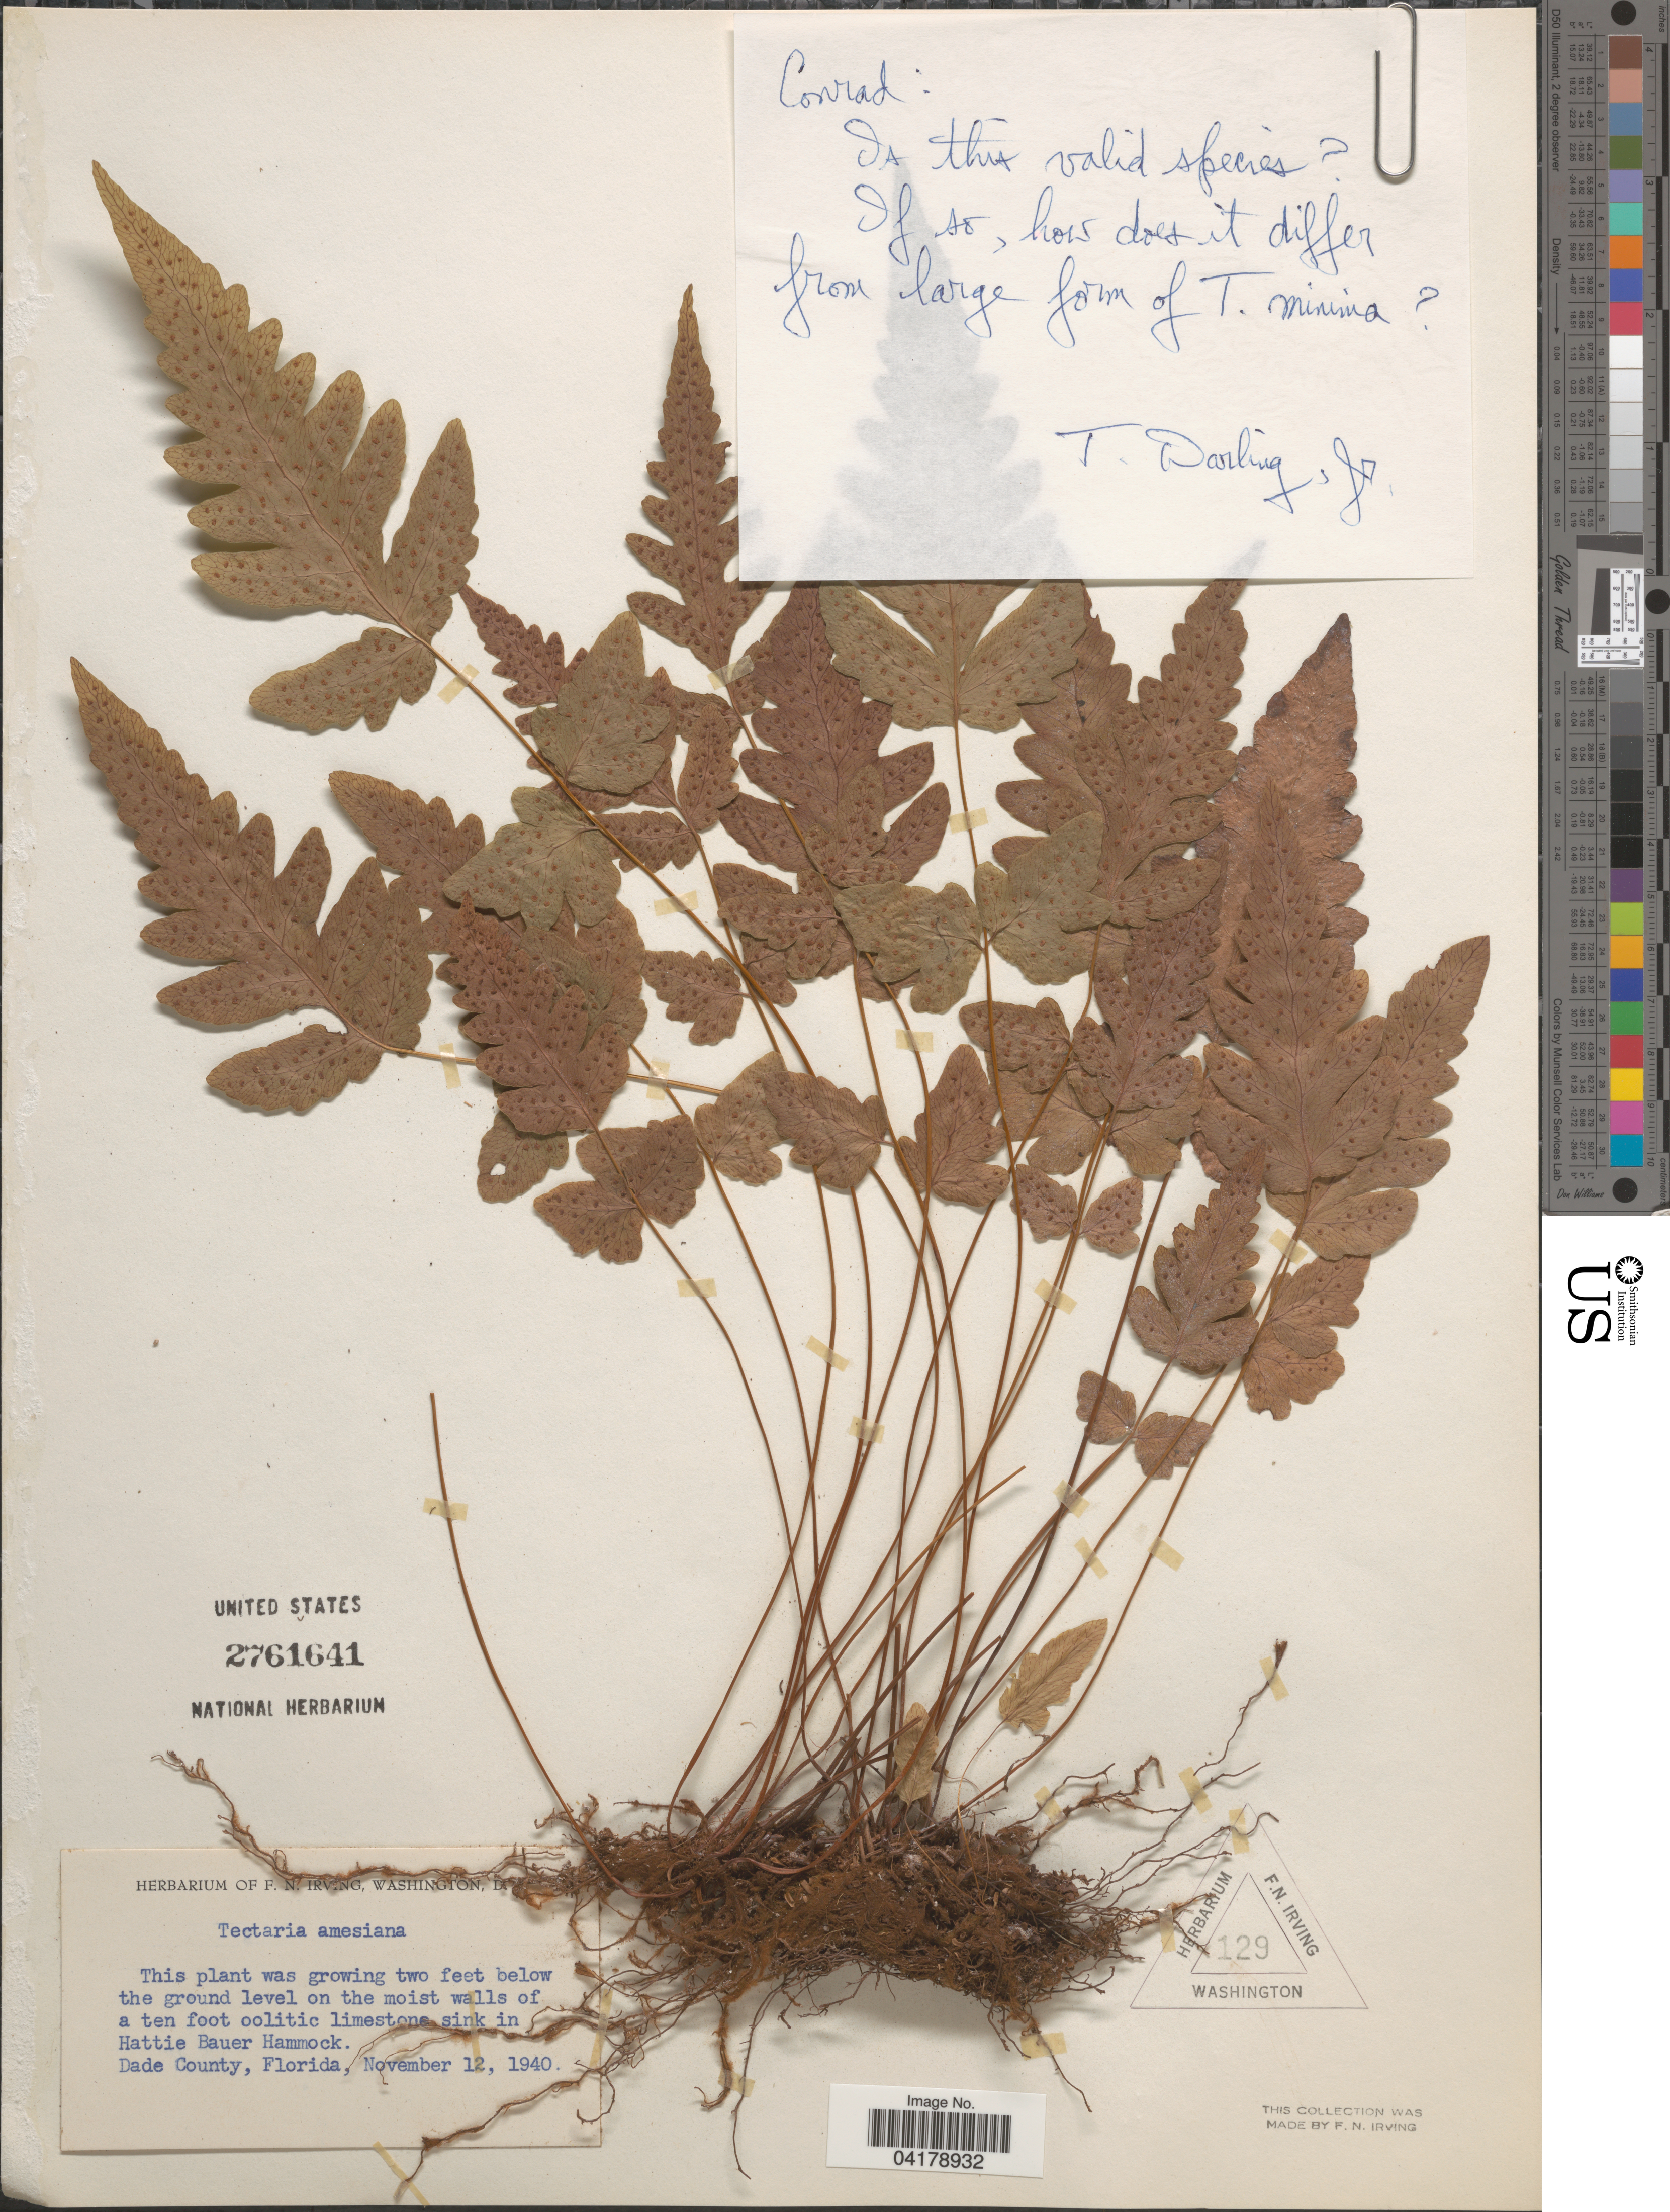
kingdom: Plantae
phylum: Tracheophyta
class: Polypodiopsida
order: Polypodiales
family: Tectariaceae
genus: Tectaria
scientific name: Tectaria amesiana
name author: A.A. Eaton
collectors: ex herb. F.N. Irving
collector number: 129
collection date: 1940-11-12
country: United States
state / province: Florida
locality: Hattie Bauer Hammock. Dade County.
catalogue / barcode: US 2761641